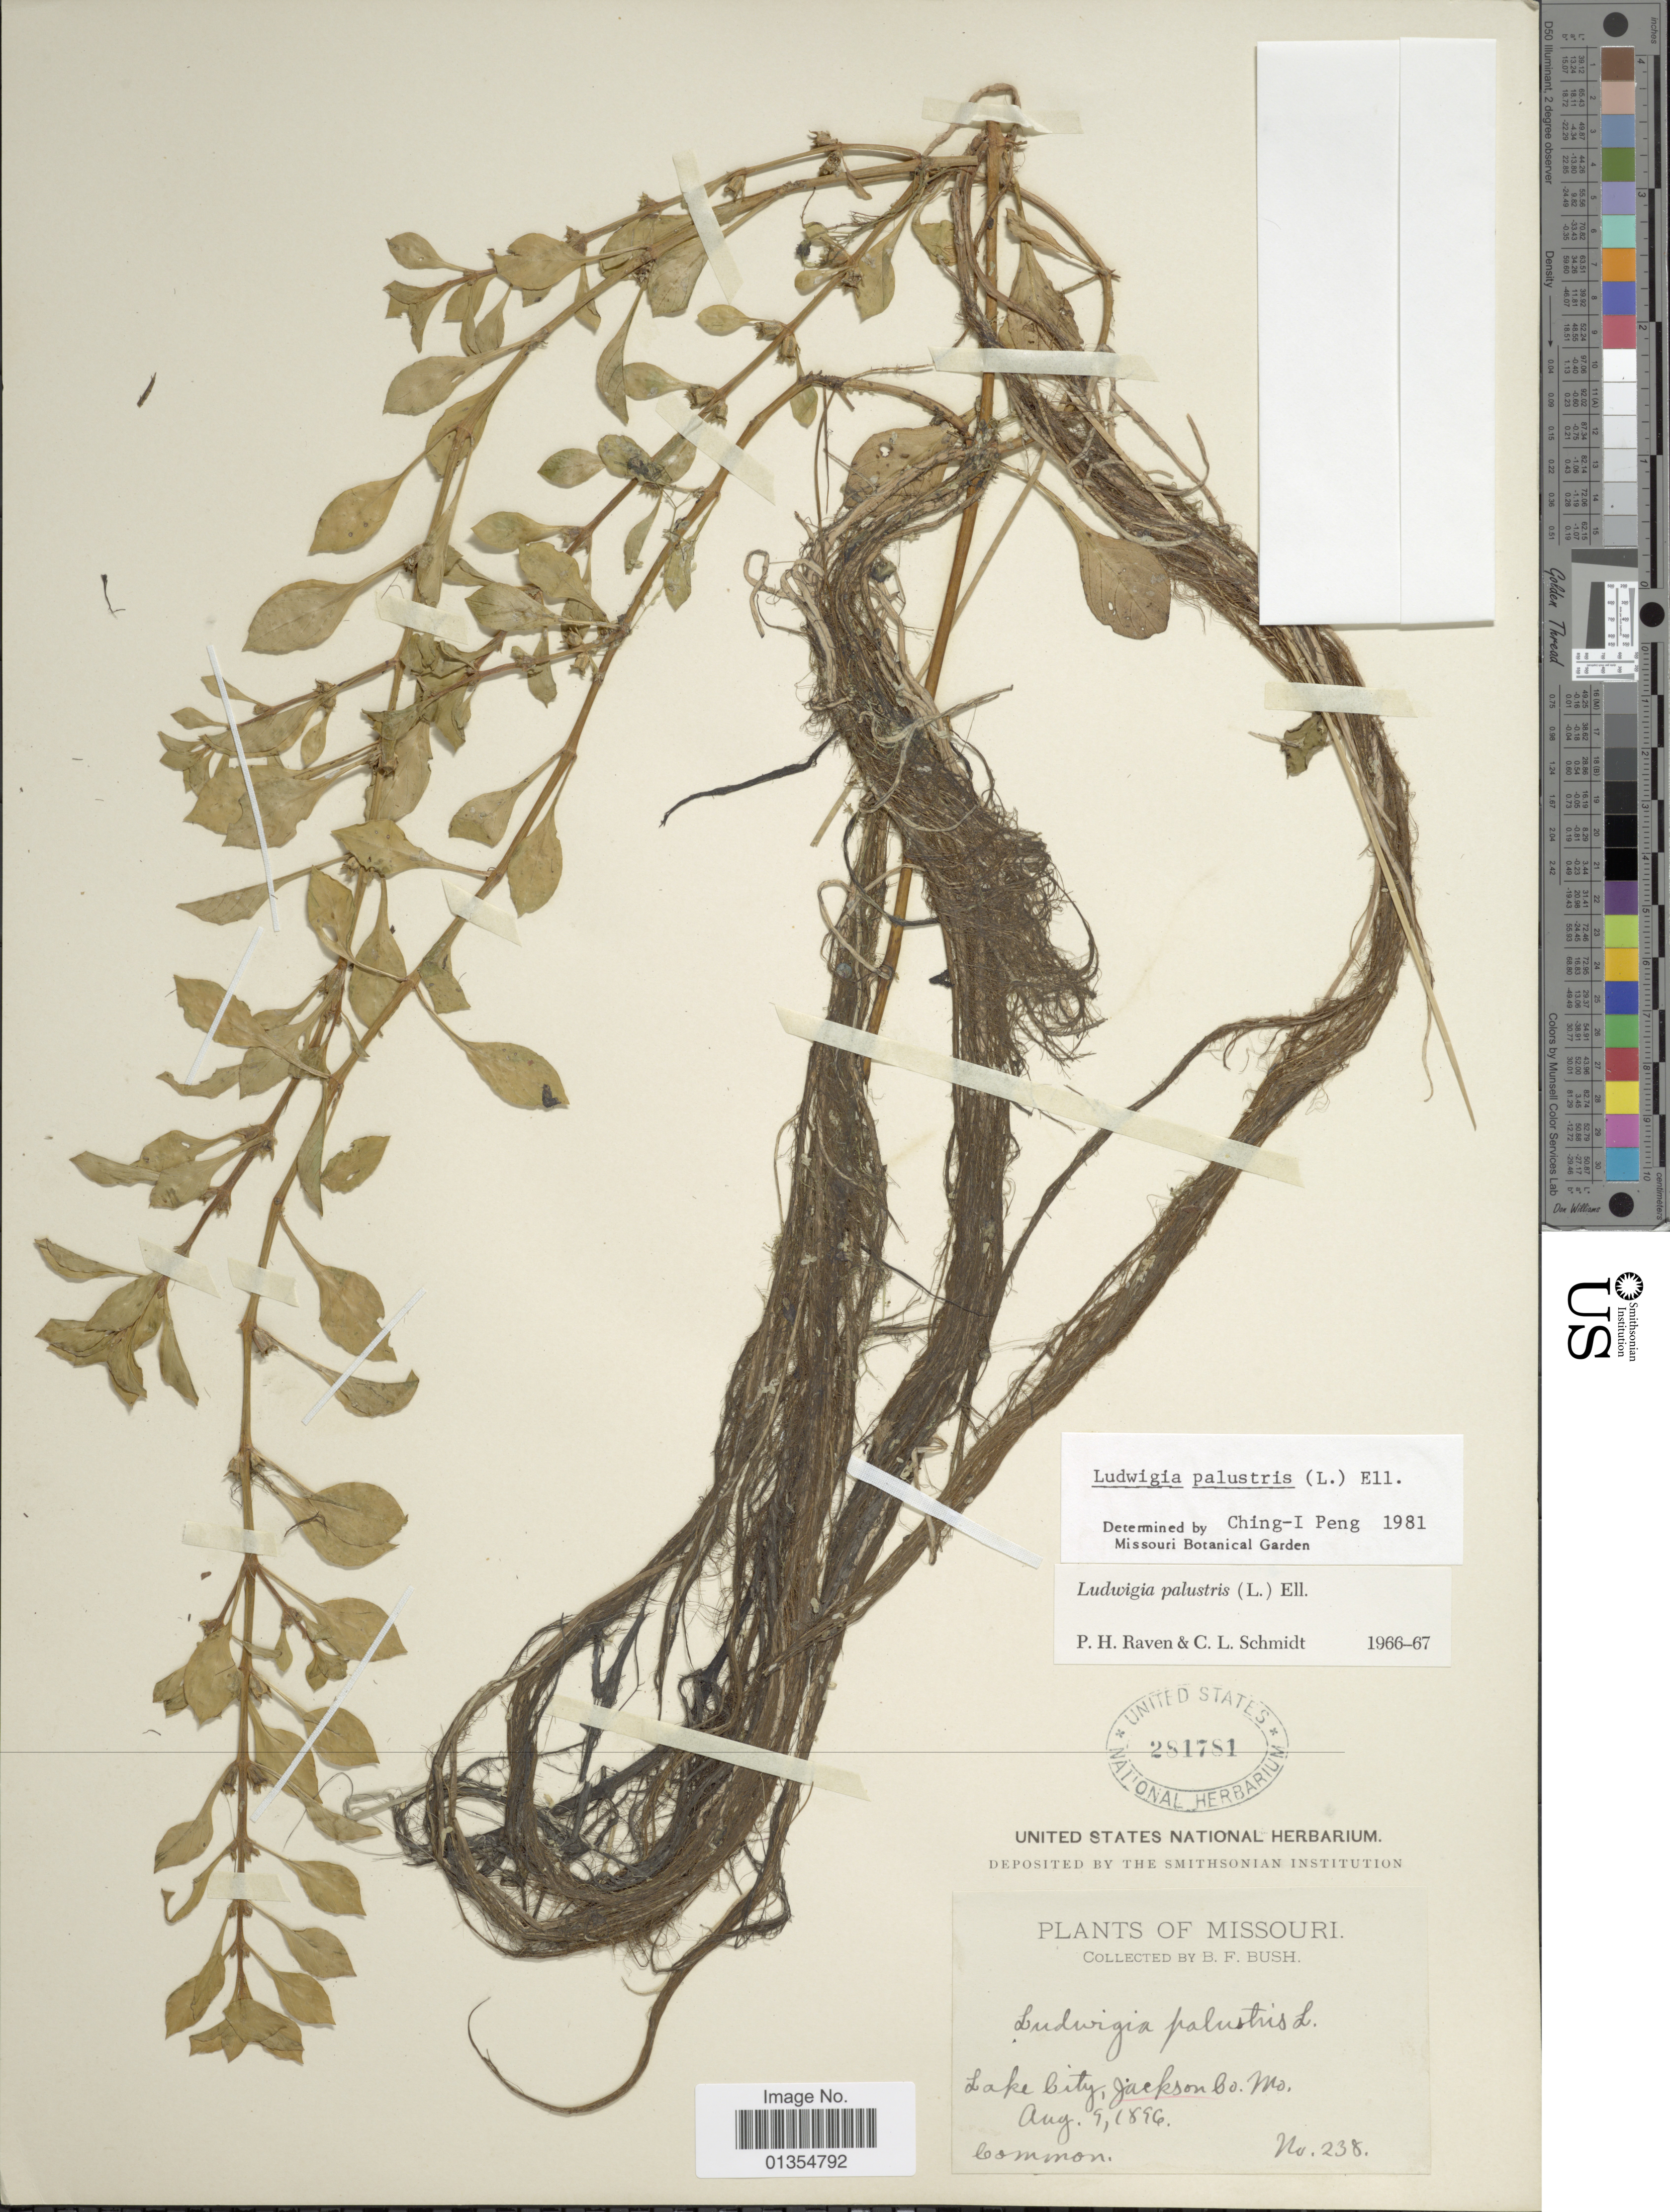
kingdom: Plantae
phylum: Tracheophyta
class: Magnoliopsida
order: Myrtales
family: Onagraceae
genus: Ludwigia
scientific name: Ludwigia palustris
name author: (L.) Elliott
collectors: B. F. Bush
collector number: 238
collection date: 1896-08-09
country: United States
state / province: Missouri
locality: Lake City, Jackson Co, Mo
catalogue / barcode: US 281781